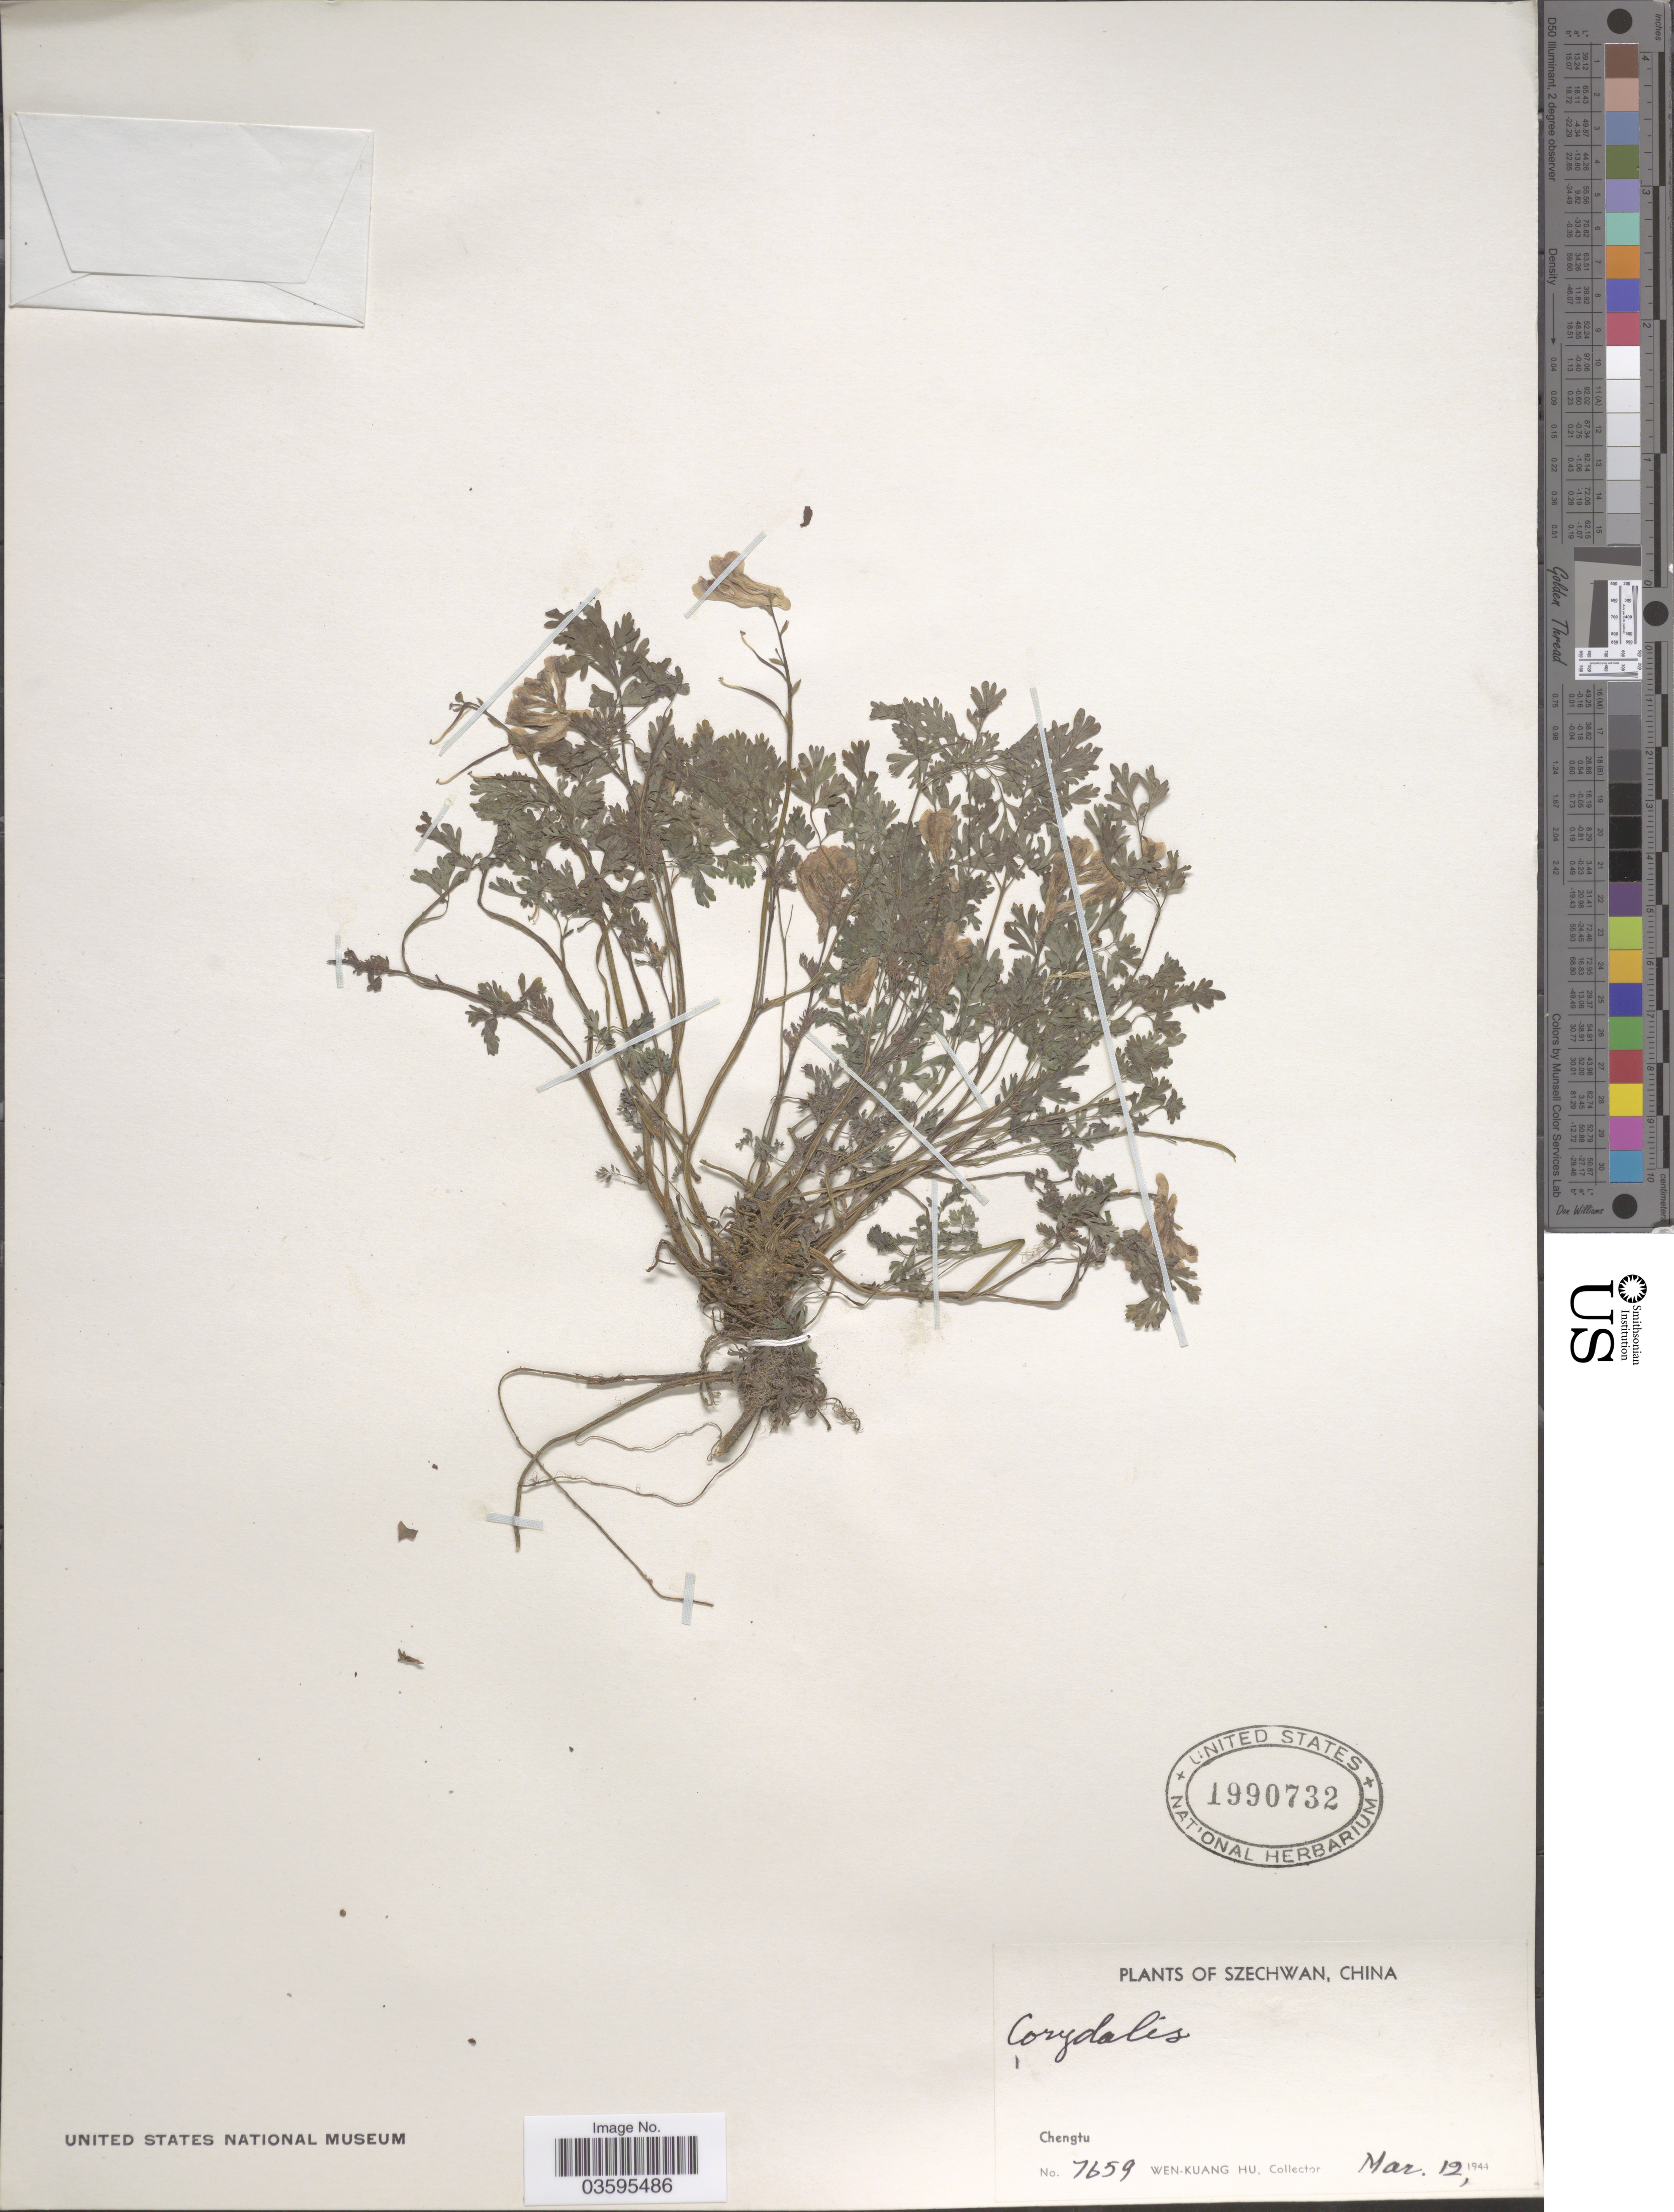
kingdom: Plantae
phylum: Tracheophyta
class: Magnoliopsida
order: Ranunculales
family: Papaveraceae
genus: Corydalis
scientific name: Corydalis sp.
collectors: W. K. Hu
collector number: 7659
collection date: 1944-03-12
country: China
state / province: Sichuan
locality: Szechwan. Chengtu.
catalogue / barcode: US 1990732